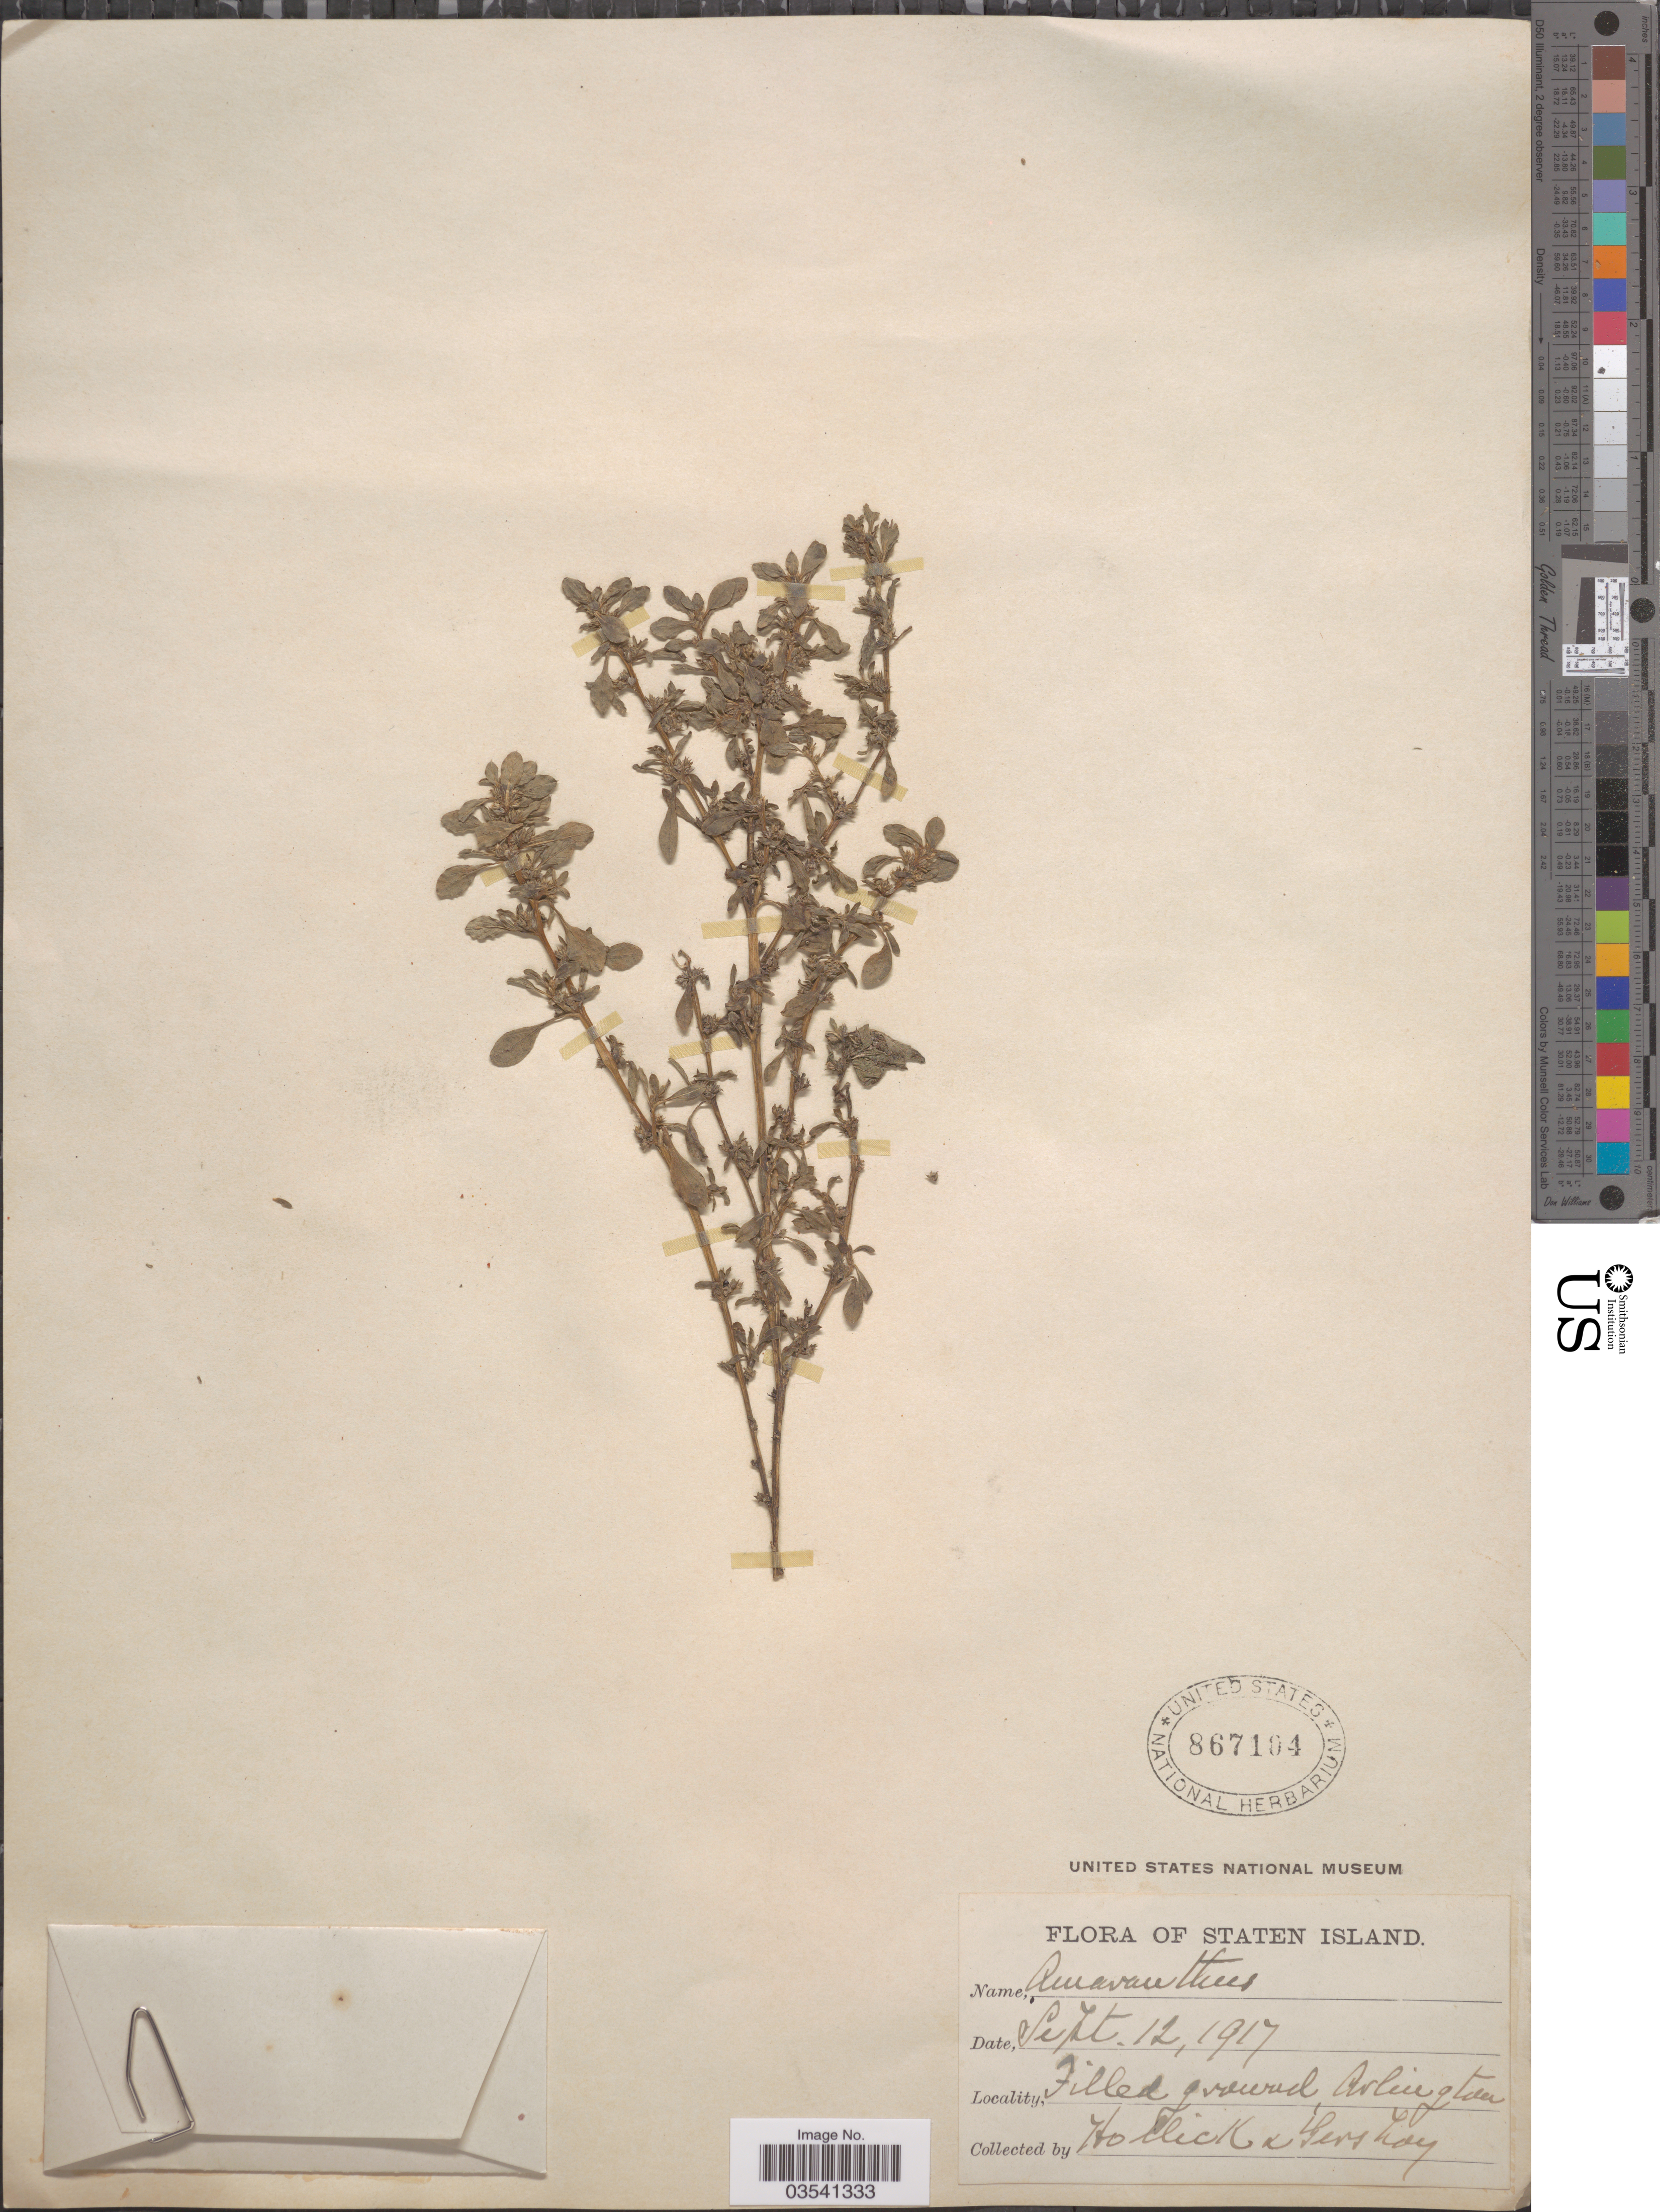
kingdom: Plantae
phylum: Tracheophyta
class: Magnoliopsida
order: Caryophyllales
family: Amaranthaceae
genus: Amaranthus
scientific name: Amaranthus sp.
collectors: Hollick & A. Gershoy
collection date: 1917-09-12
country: United States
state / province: New York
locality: Staten Island. Arlington.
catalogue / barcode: US 867104